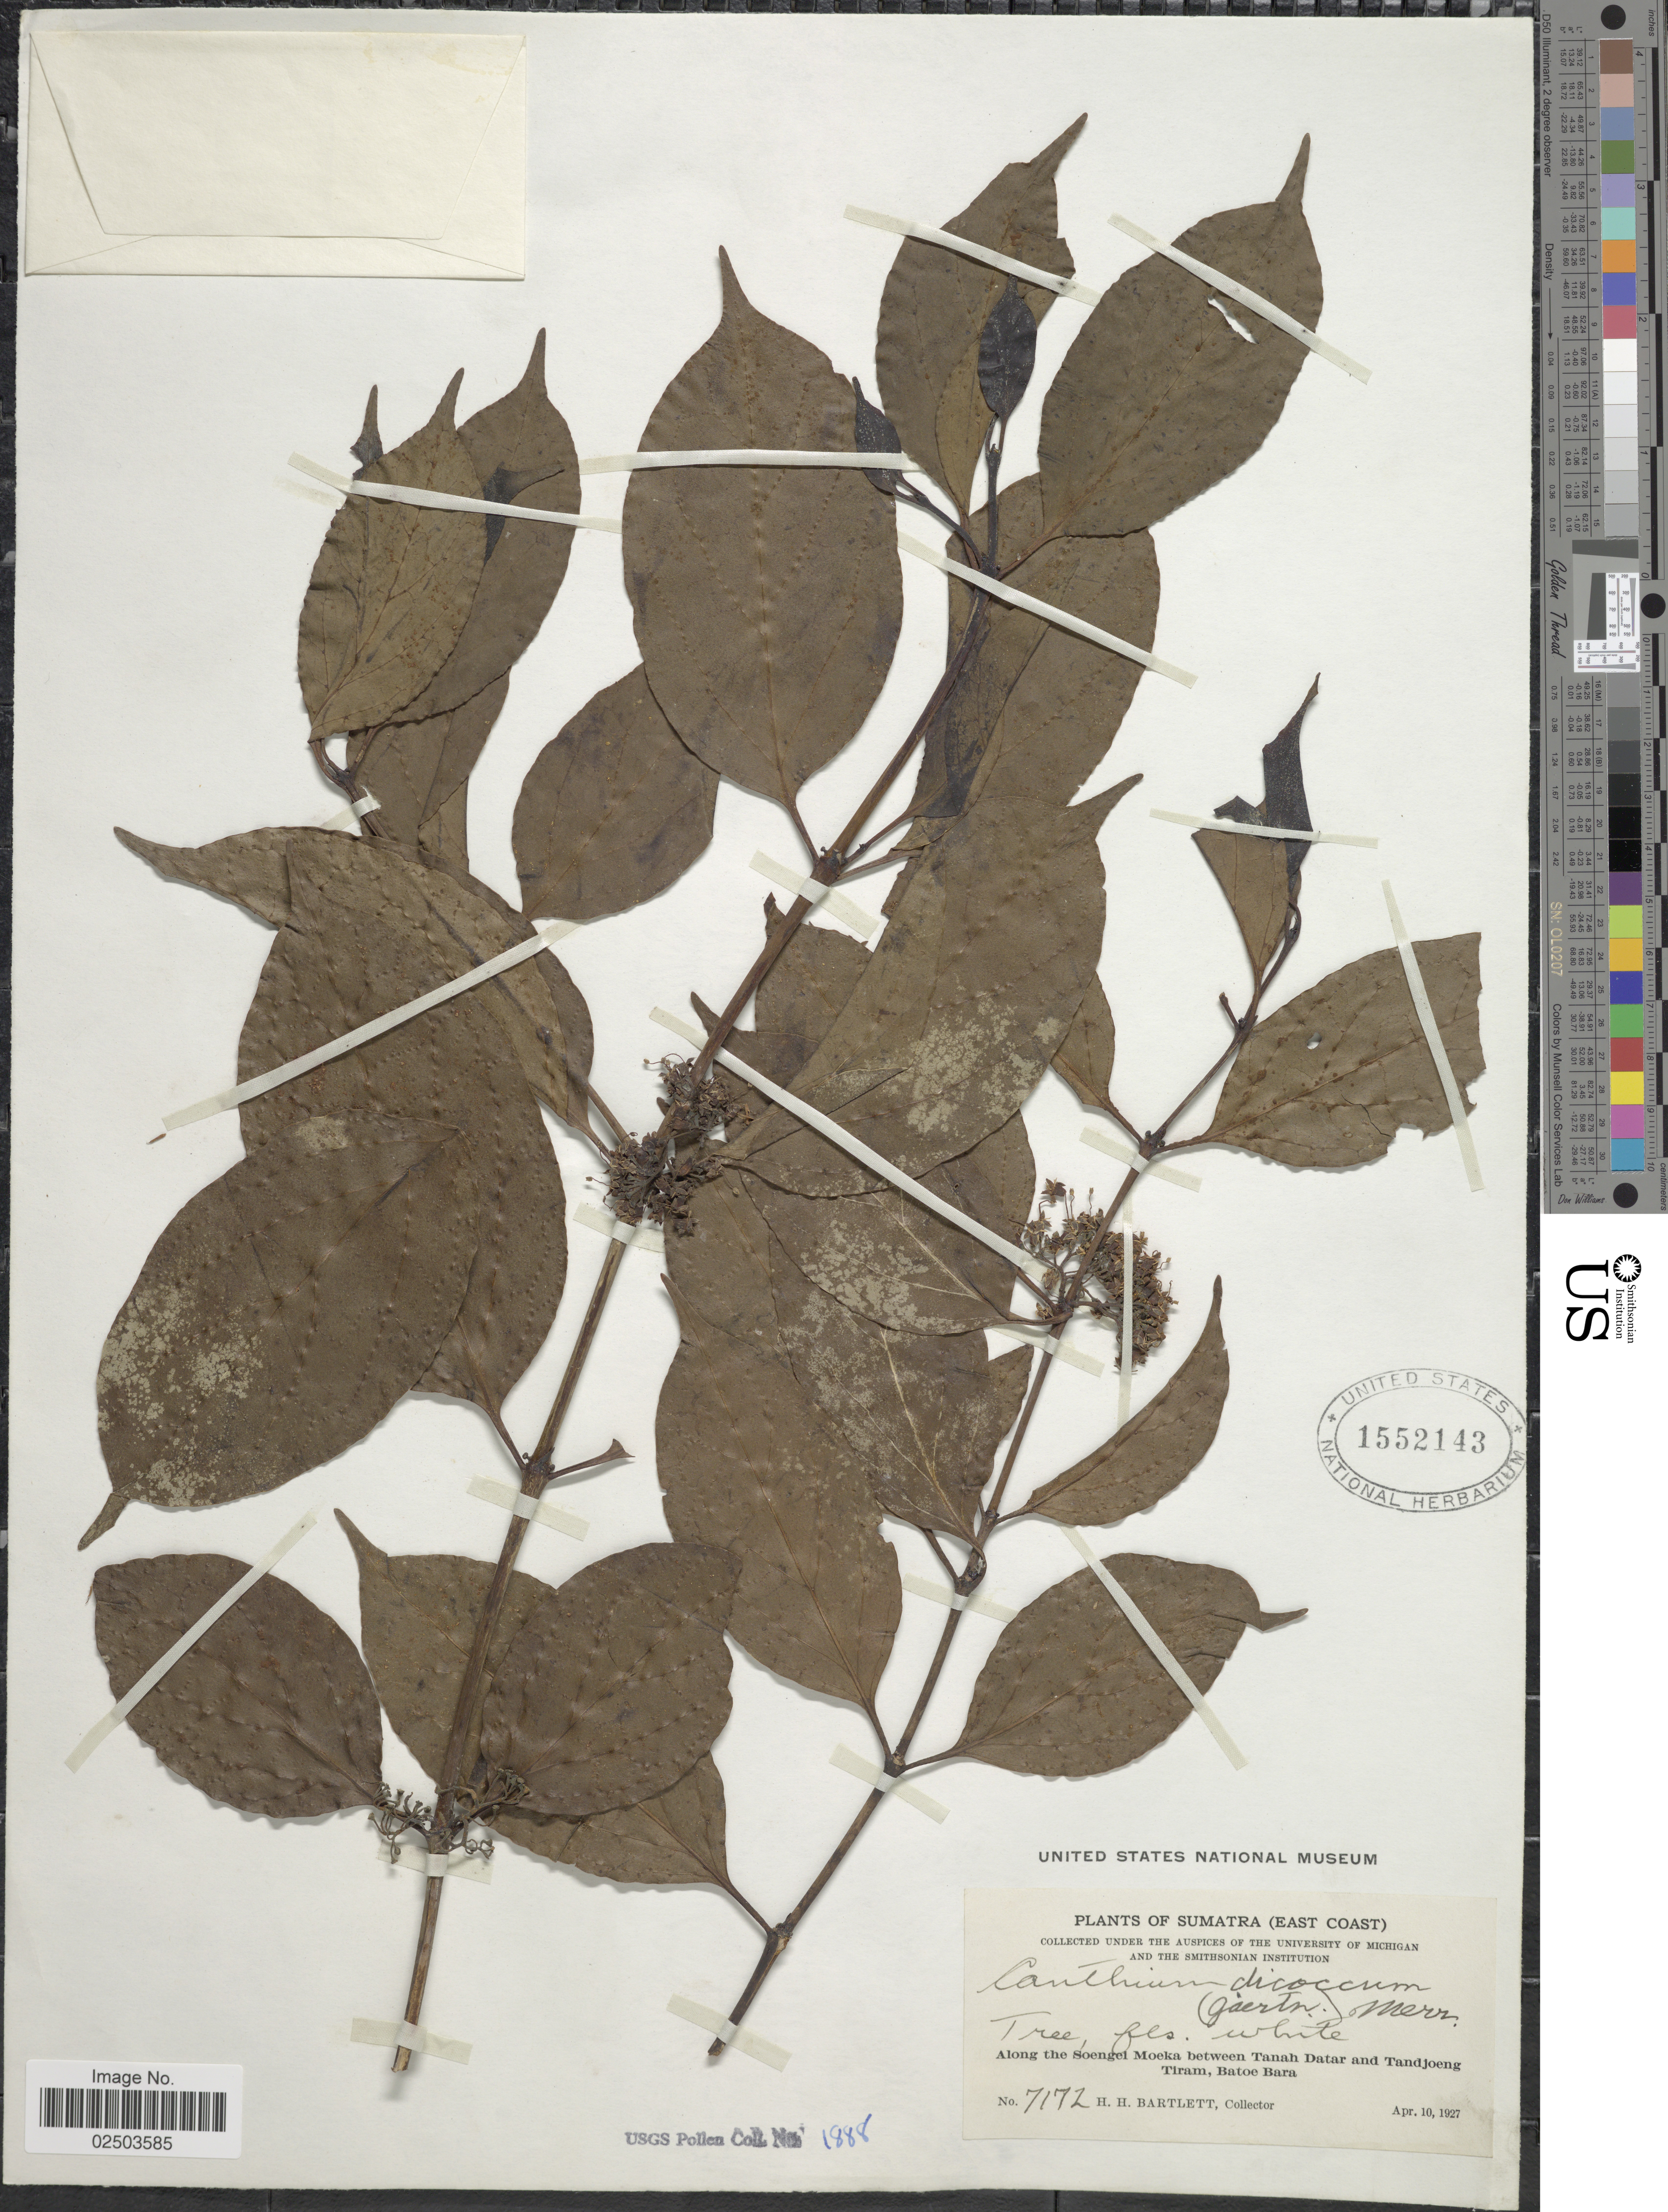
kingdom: Plantae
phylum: Tracheophyta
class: Magnoliopsida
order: Gentianales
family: Rubiaceae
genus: Psydrax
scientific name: Psydrax dicoccos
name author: Gaertn.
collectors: H. H. Bartlett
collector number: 7172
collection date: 1927-04-10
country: Indonesia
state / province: Sumatra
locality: East Coast. Along Soengei Moeka, between Tanah Datar and Tandjoeng Tiram, Batoe Bara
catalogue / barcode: US 1552143